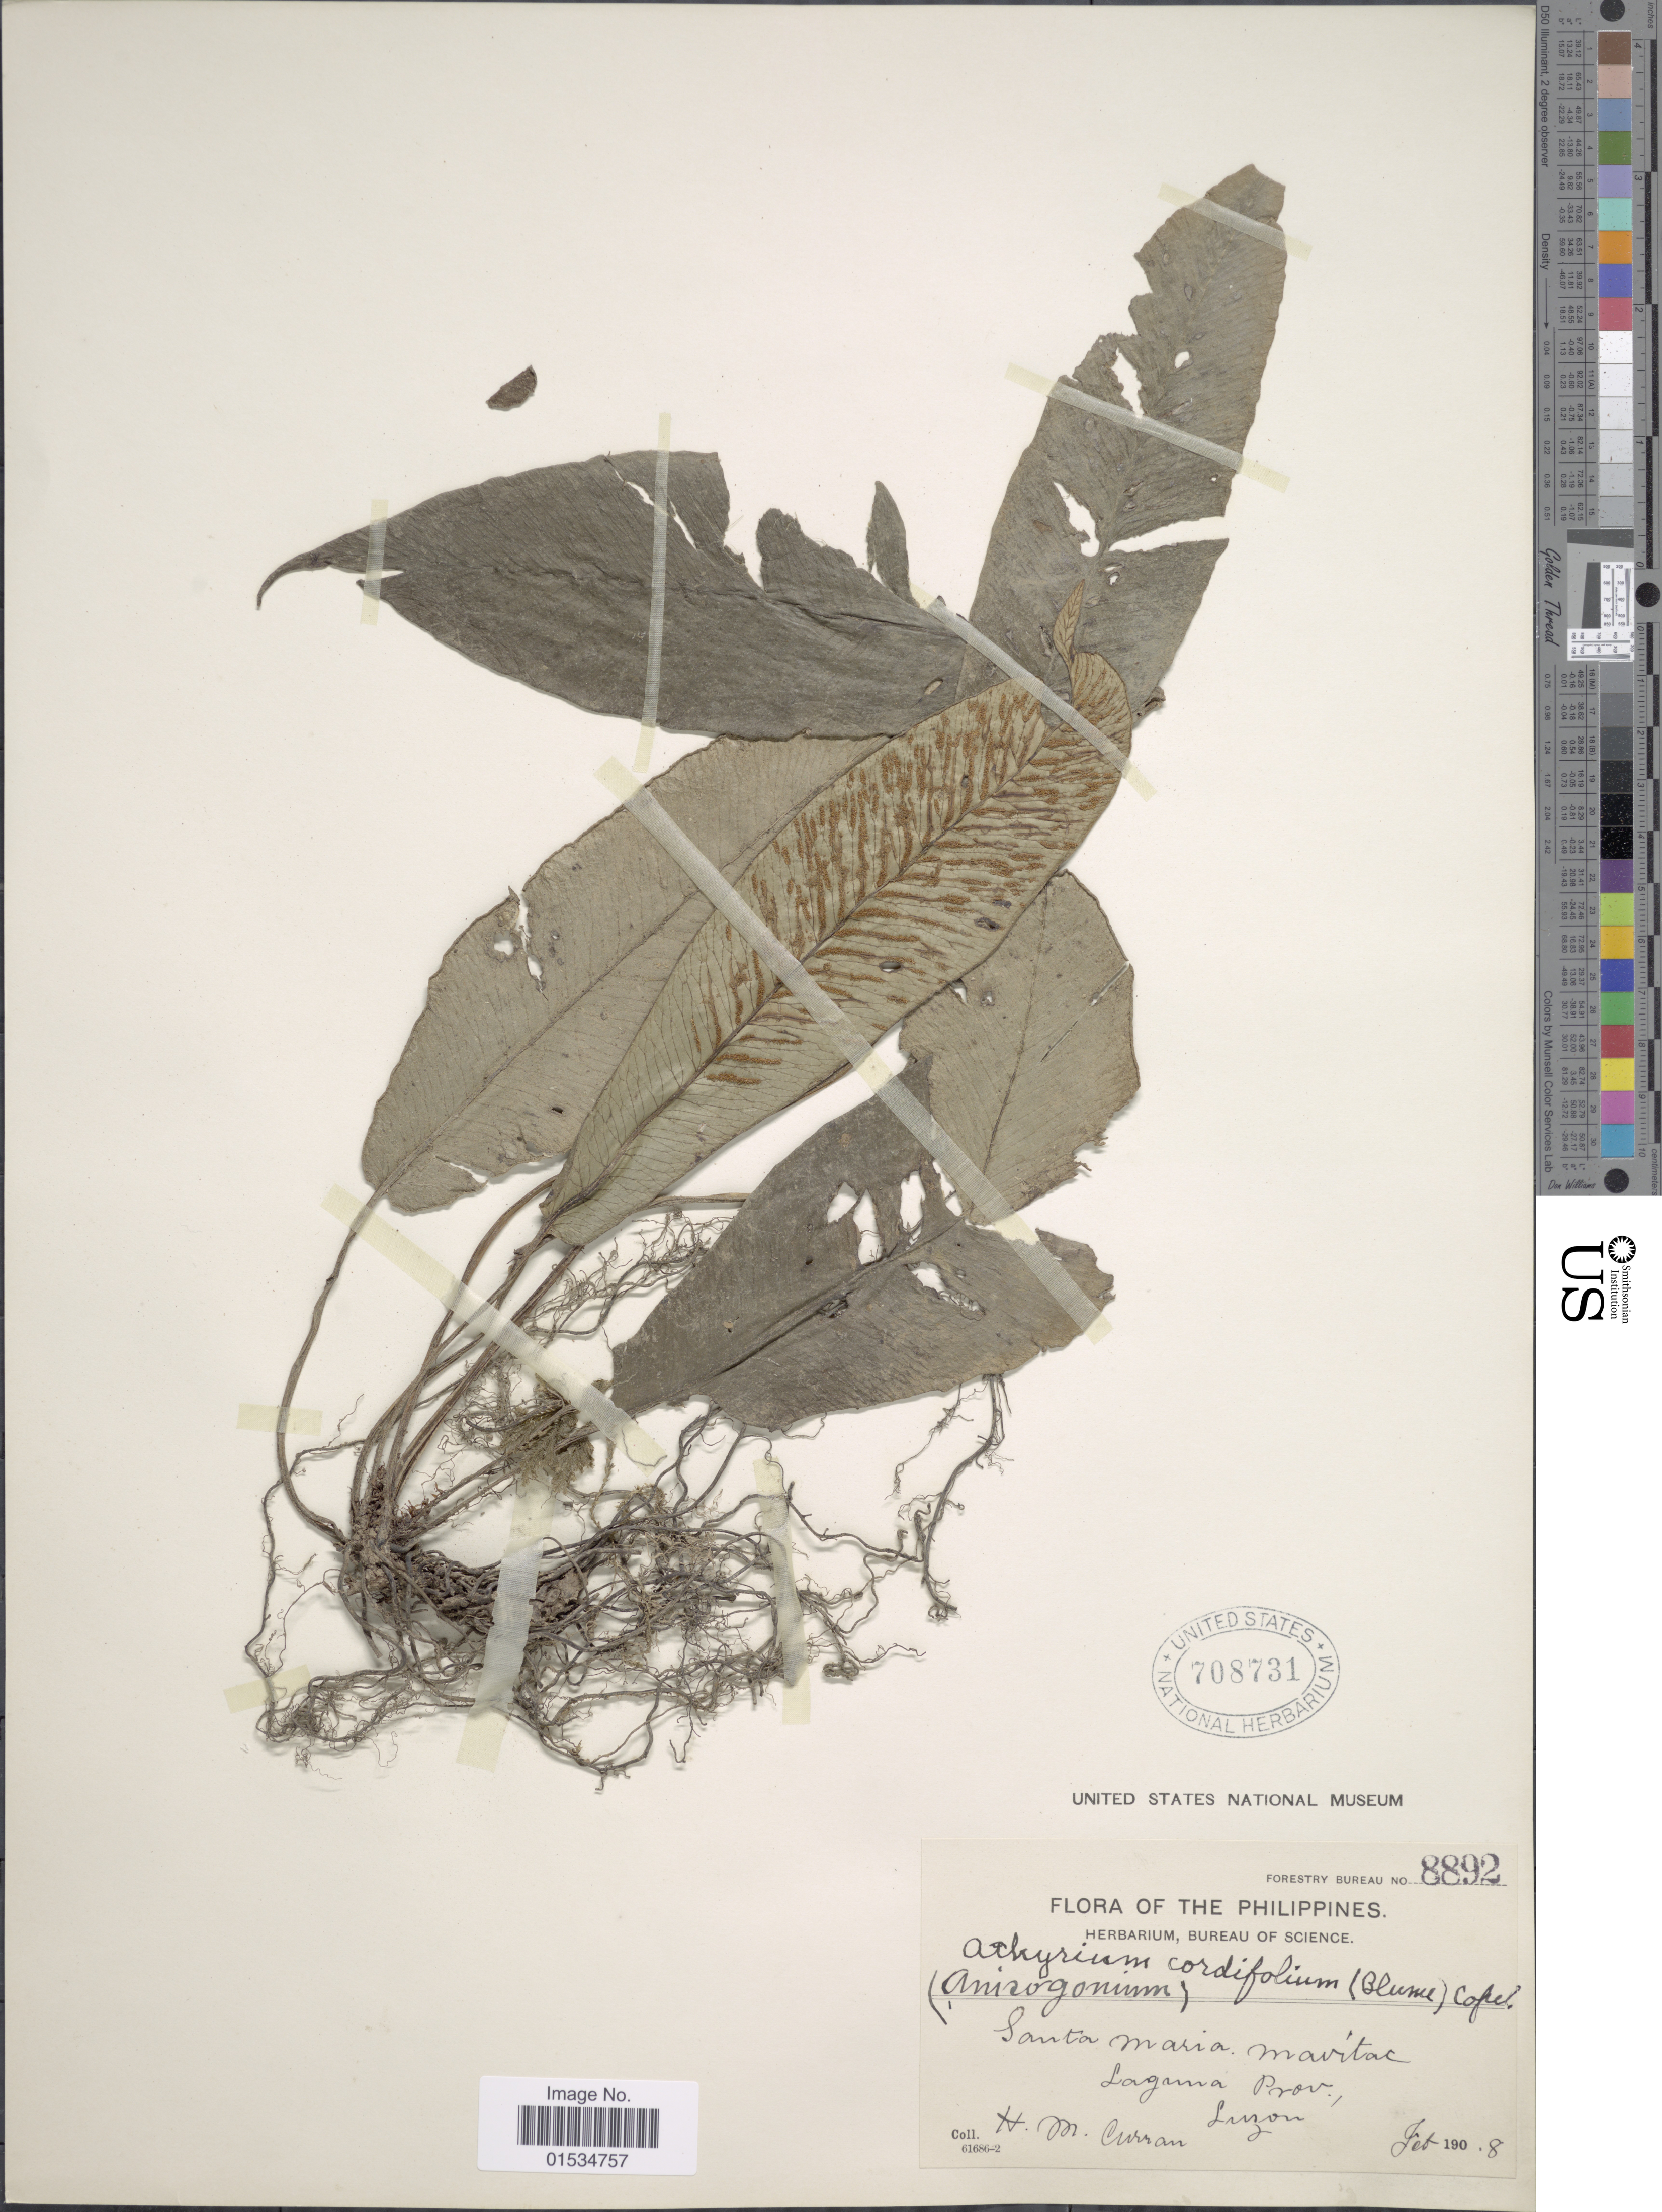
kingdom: Plantae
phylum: Tracheophyta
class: Polypodiopsida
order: Polypodiales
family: Athyriaceae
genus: Diplazium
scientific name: Diplazium cordifolium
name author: Blume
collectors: H. M. Curran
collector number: Forestry Bureau 8892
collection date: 1908-02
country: Philippines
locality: Santa Maria, Mavitac, Laguna prov., Luzon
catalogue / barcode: US 708731